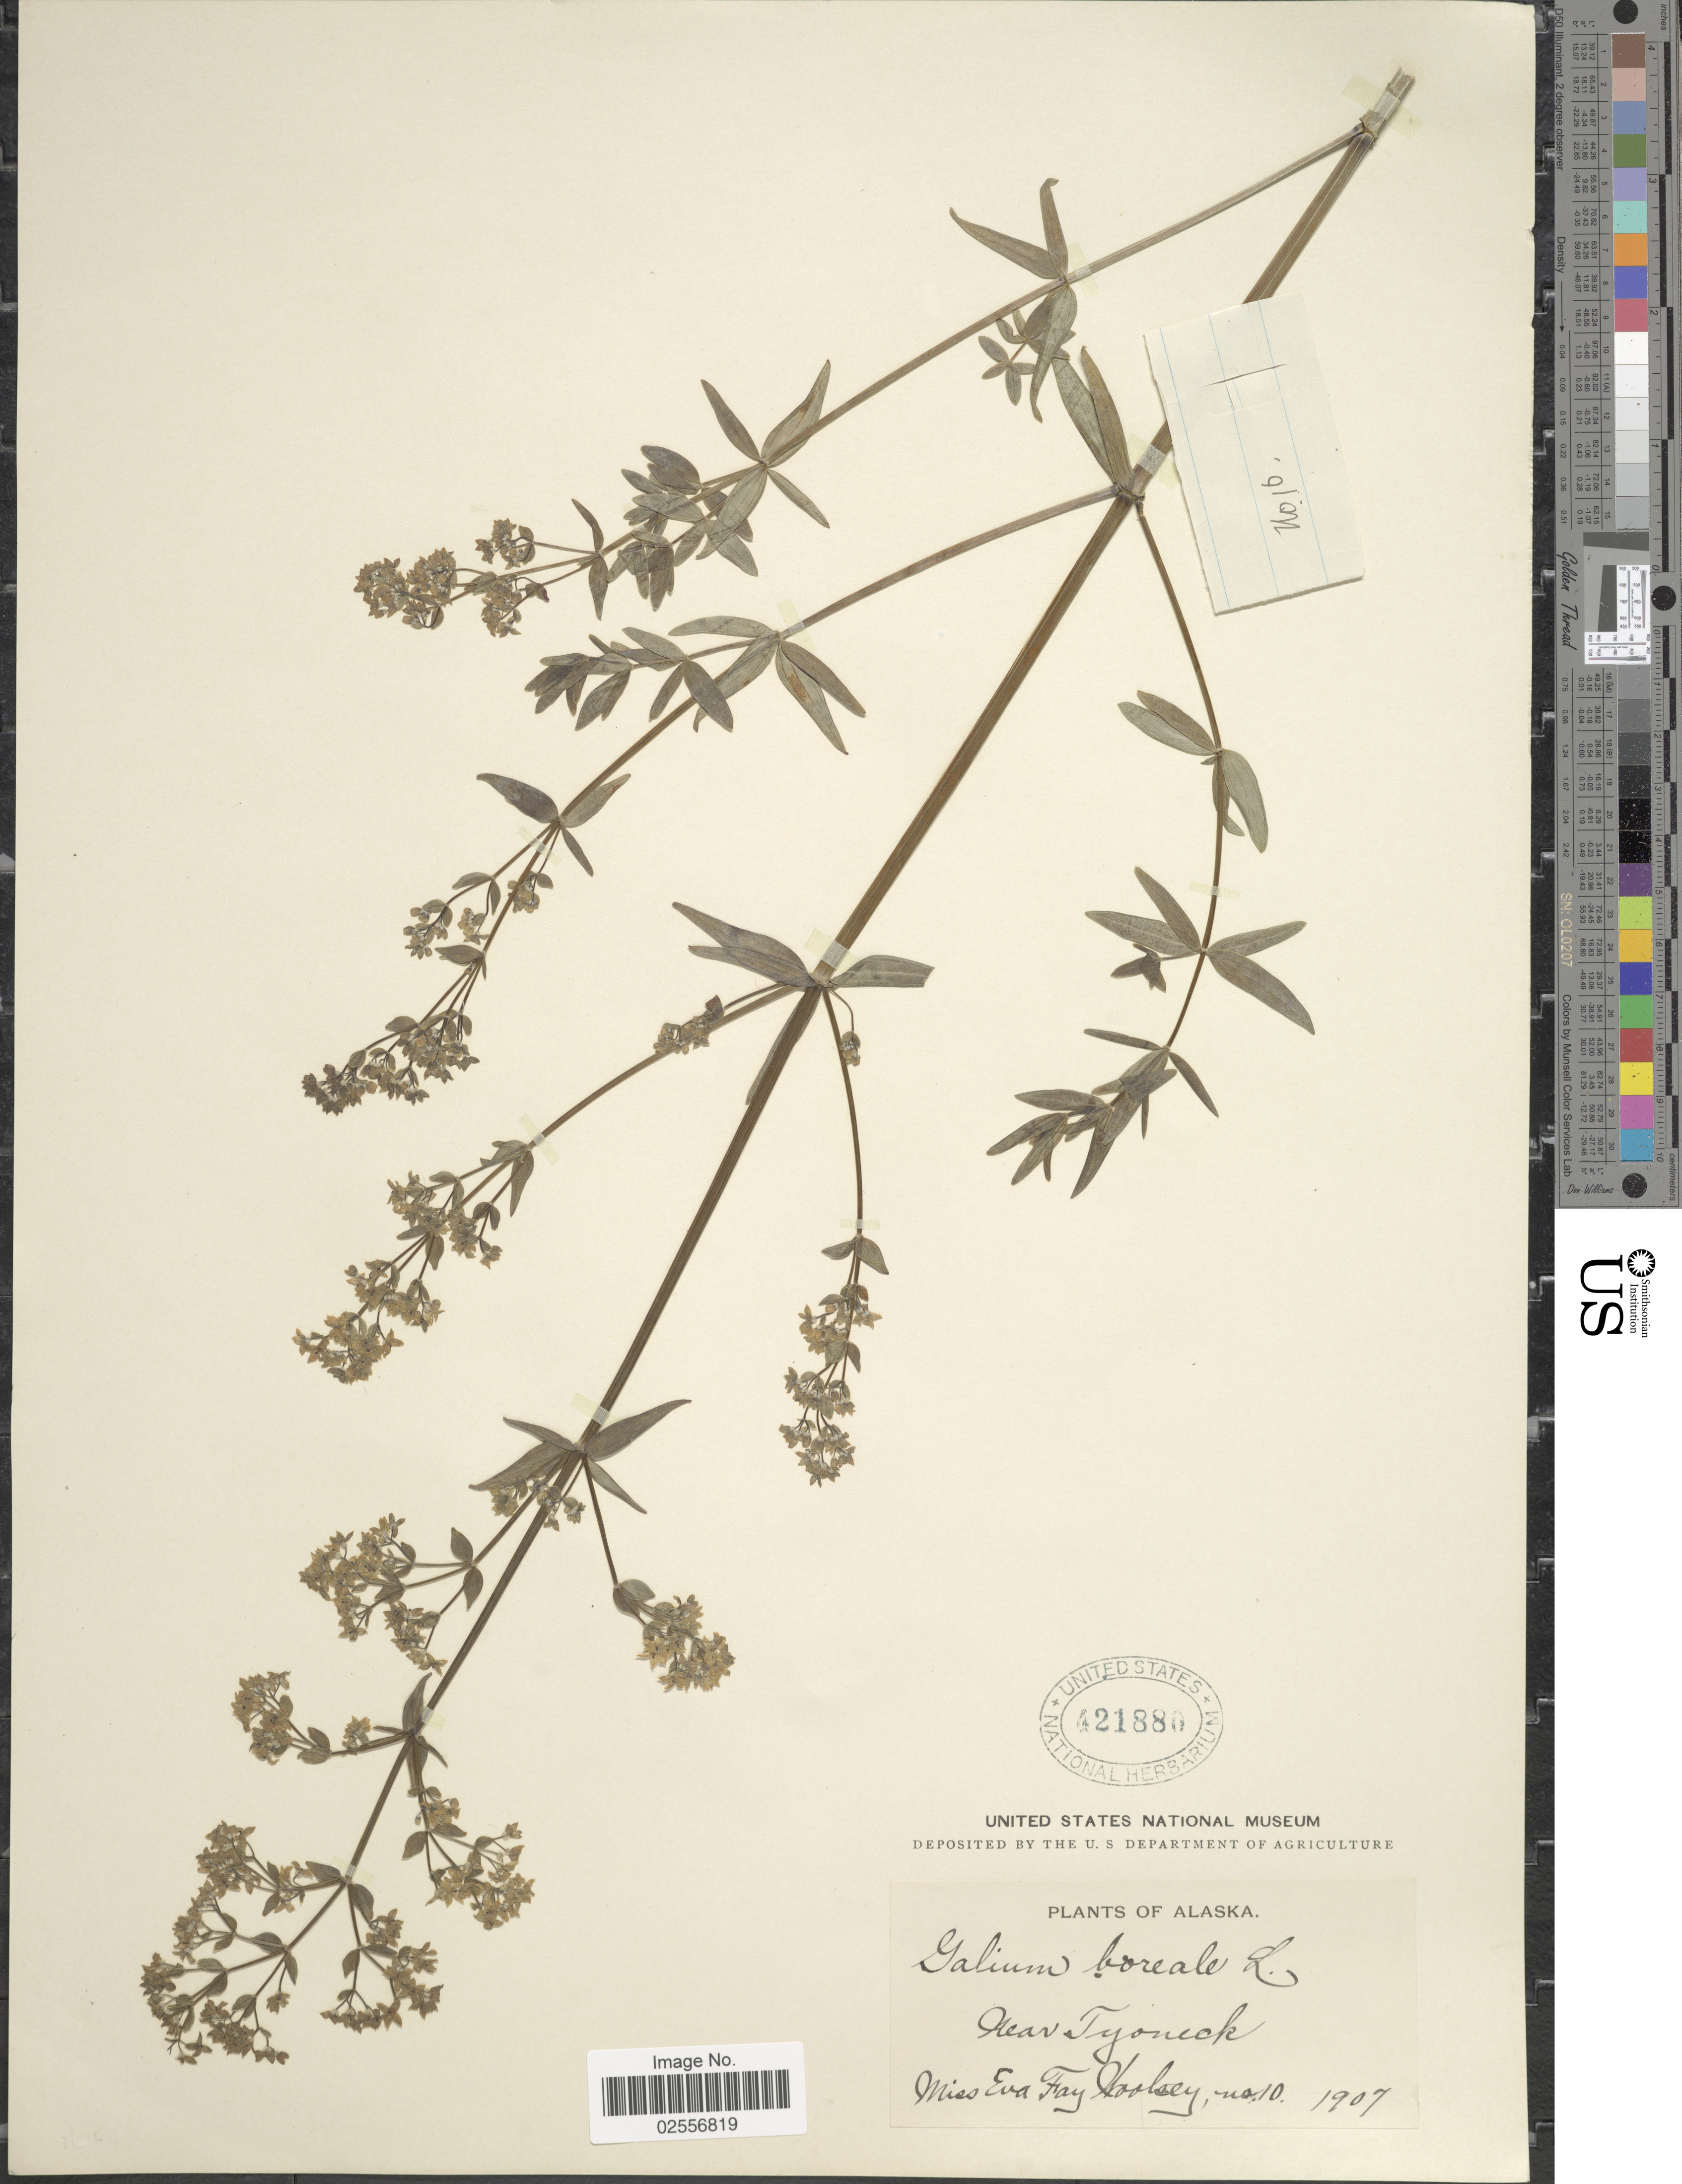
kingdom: Plantae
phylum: Tracheophyta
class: Magnoliopsida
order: Gentianales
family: Rubiaceae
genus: Galium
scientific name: Galium boreale L.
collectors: E. Woolsey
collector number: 10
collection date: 1907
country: United States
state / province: Alaska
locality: Near Tyoneck.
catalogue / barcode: US 421880